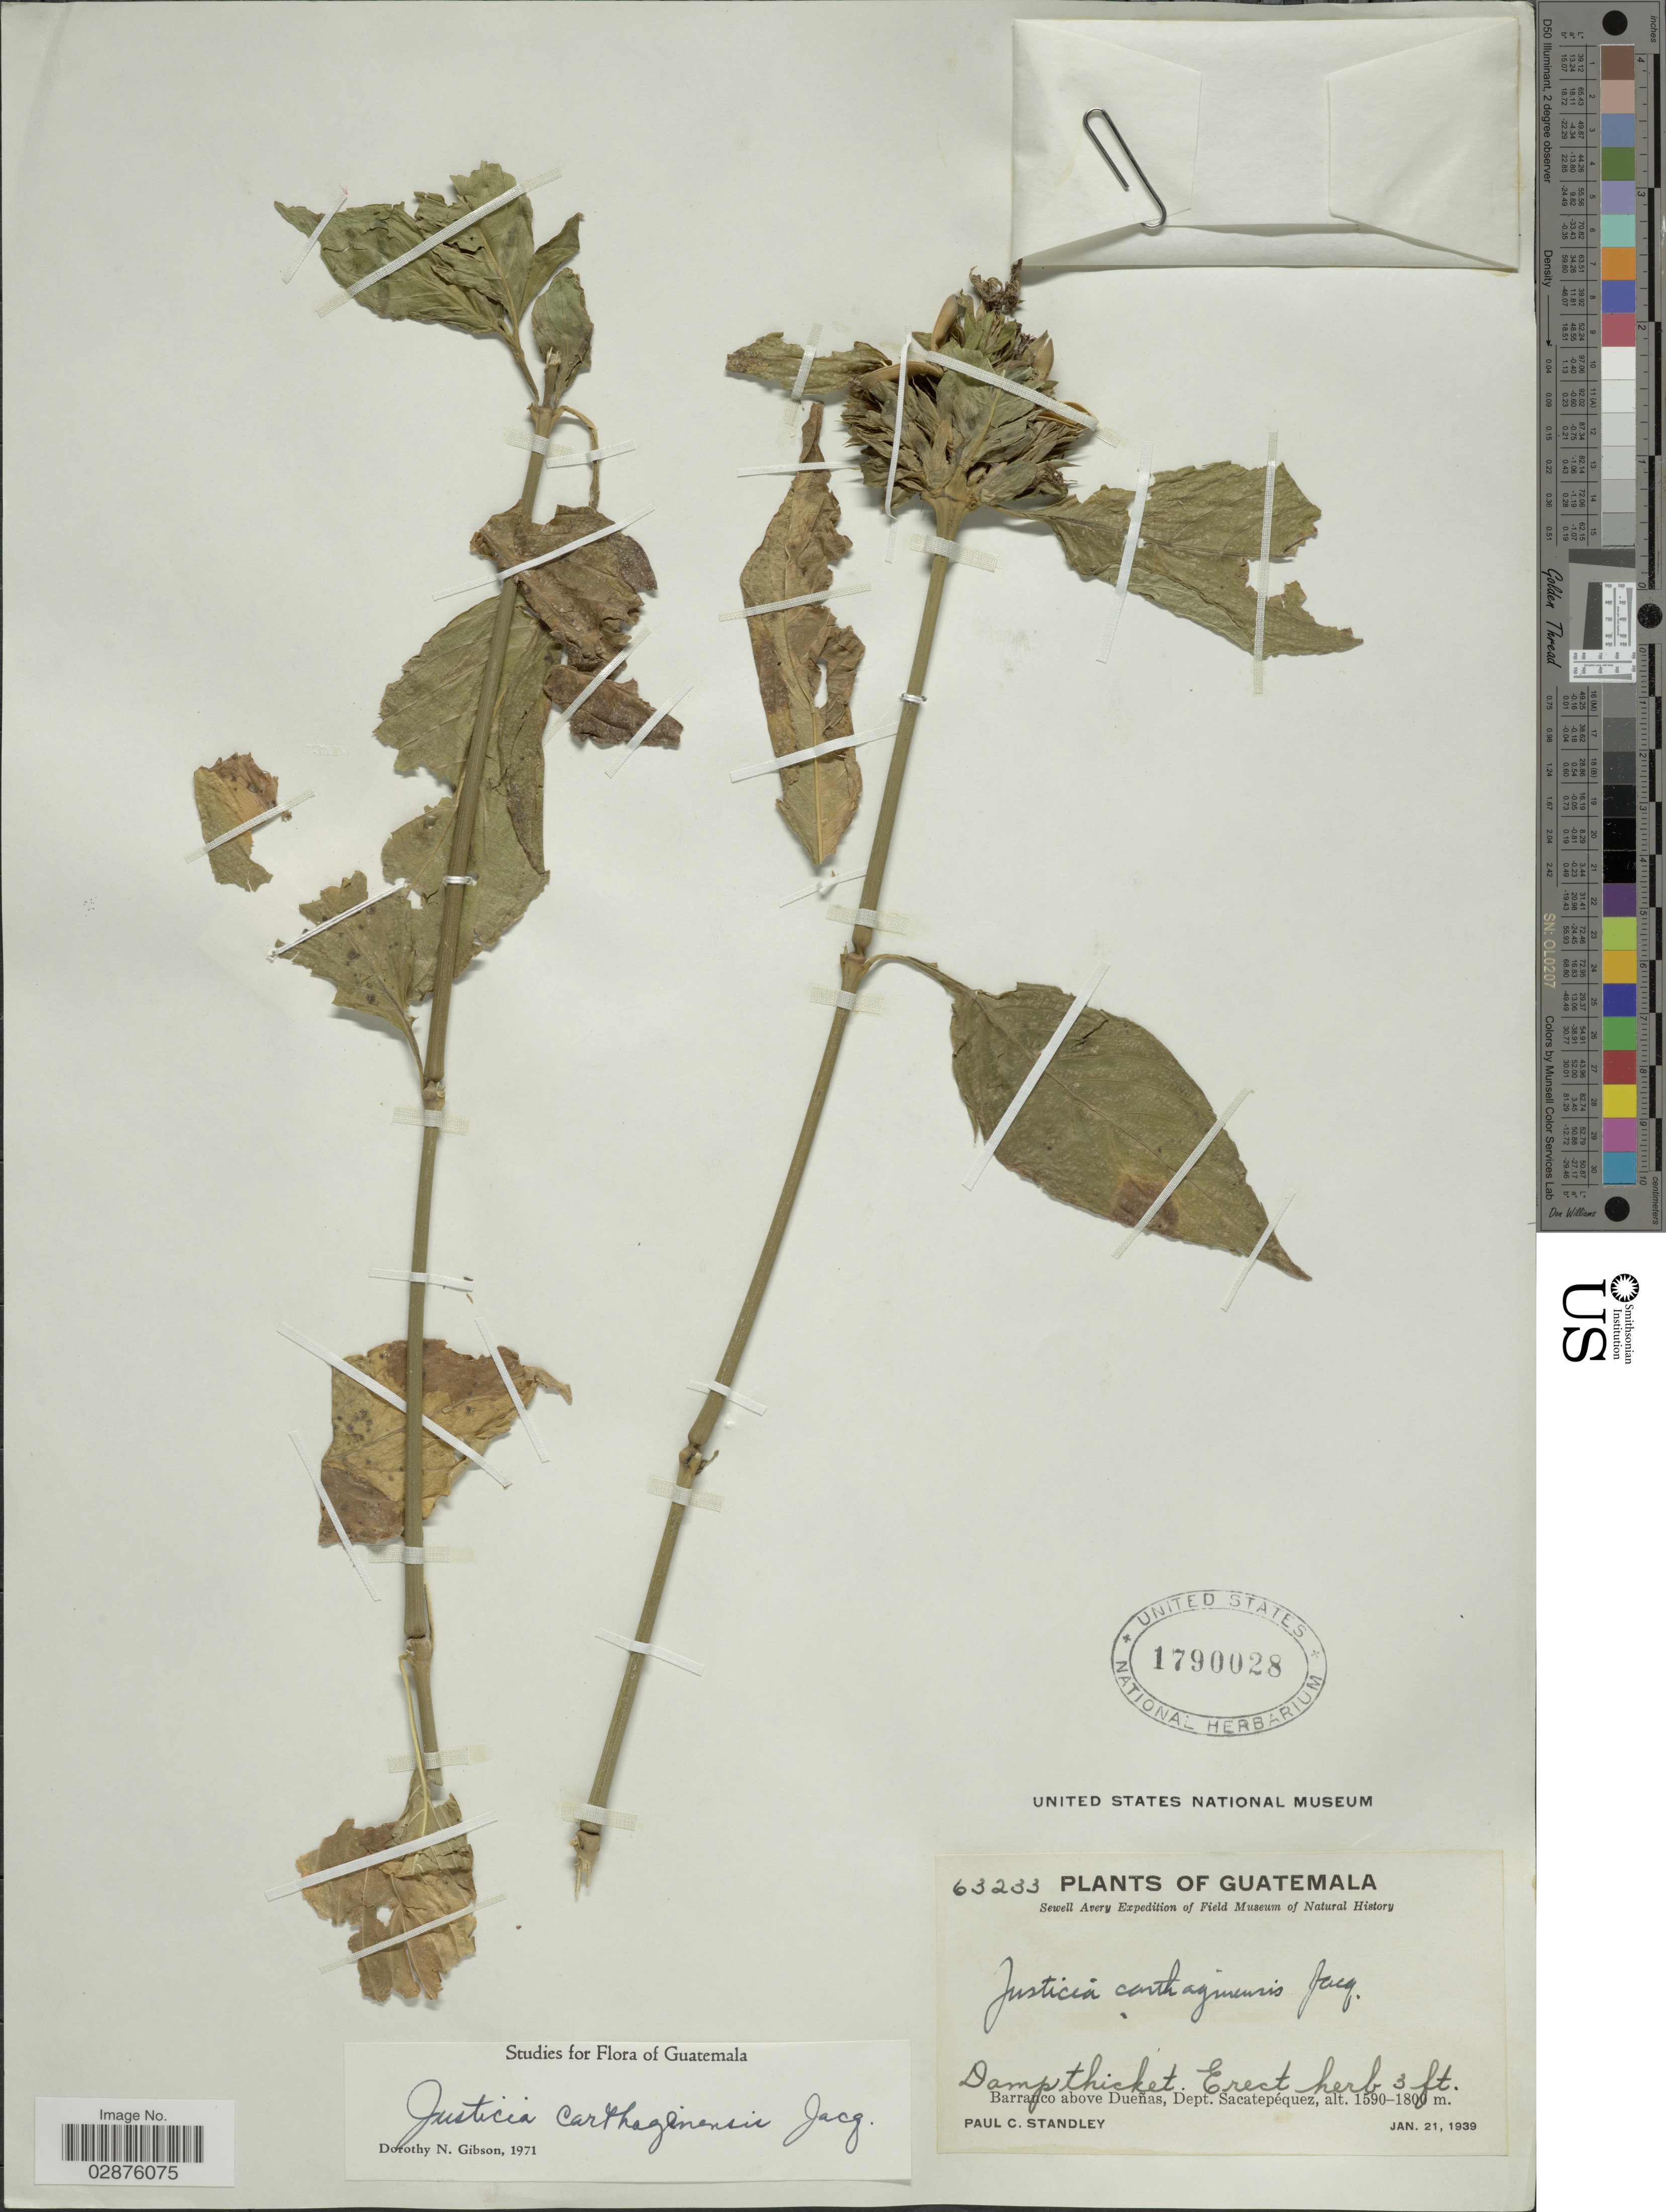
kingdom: Plantae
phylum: Tracheophyta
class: Magnoliopsida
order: Lamiales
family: Acanthaceae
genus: Justicia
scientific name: Justicia carthaginensis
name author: Jacq.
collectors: P. C. Standley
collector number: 63233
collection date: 1939-01-21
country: Guatemala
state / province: Sacatepéquez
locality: Barranco above Dueñas, Dept. Sacatepéquez.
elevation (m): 1590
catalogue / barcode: US 1790028